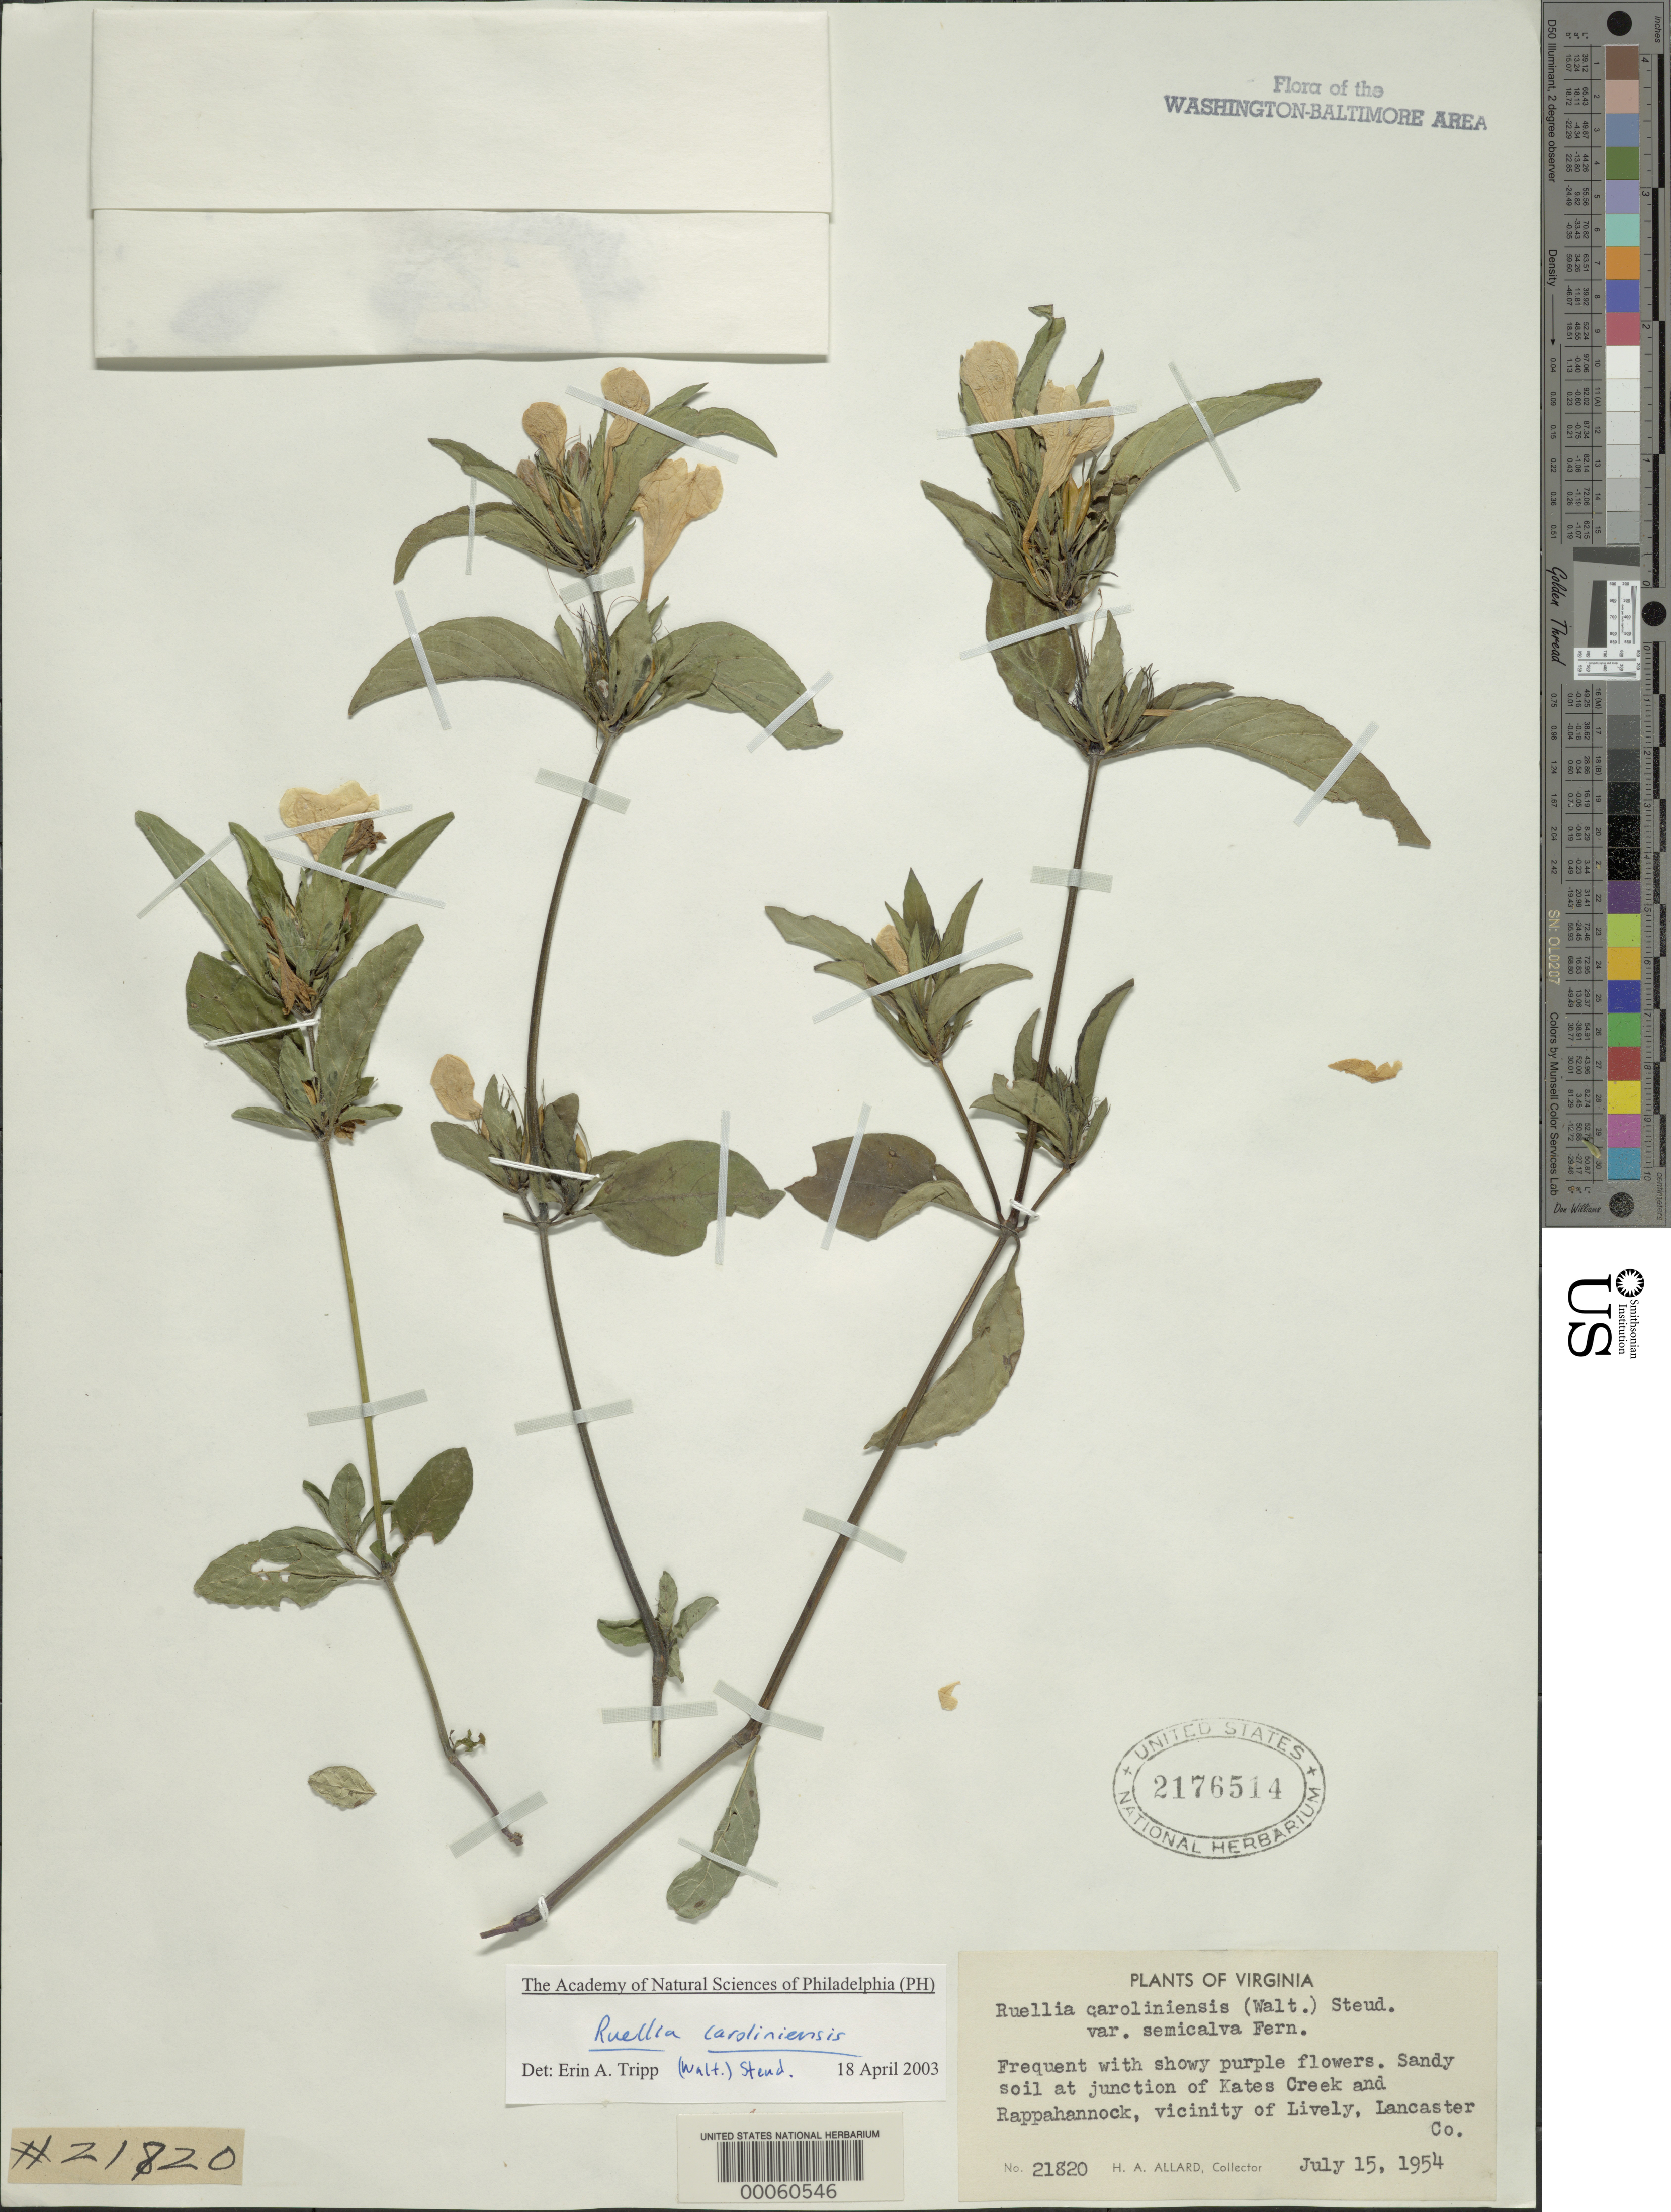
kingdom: Plantae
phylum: Tracheophyta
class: Magnoliopsida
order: Lamiales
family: Acanthaceae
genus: Ruellia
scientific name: Ruellia caroliniensis var. semicalva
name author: Fernald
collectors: H. A. Allard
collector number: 21820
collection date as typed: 15 Jul 1954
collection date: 1954-07-15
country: United States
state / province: Virginia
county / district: Lancaster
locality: junction Kates Creek and Rappahannock, Lively vicinity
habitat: In sandy soil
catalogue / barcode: US 2176514